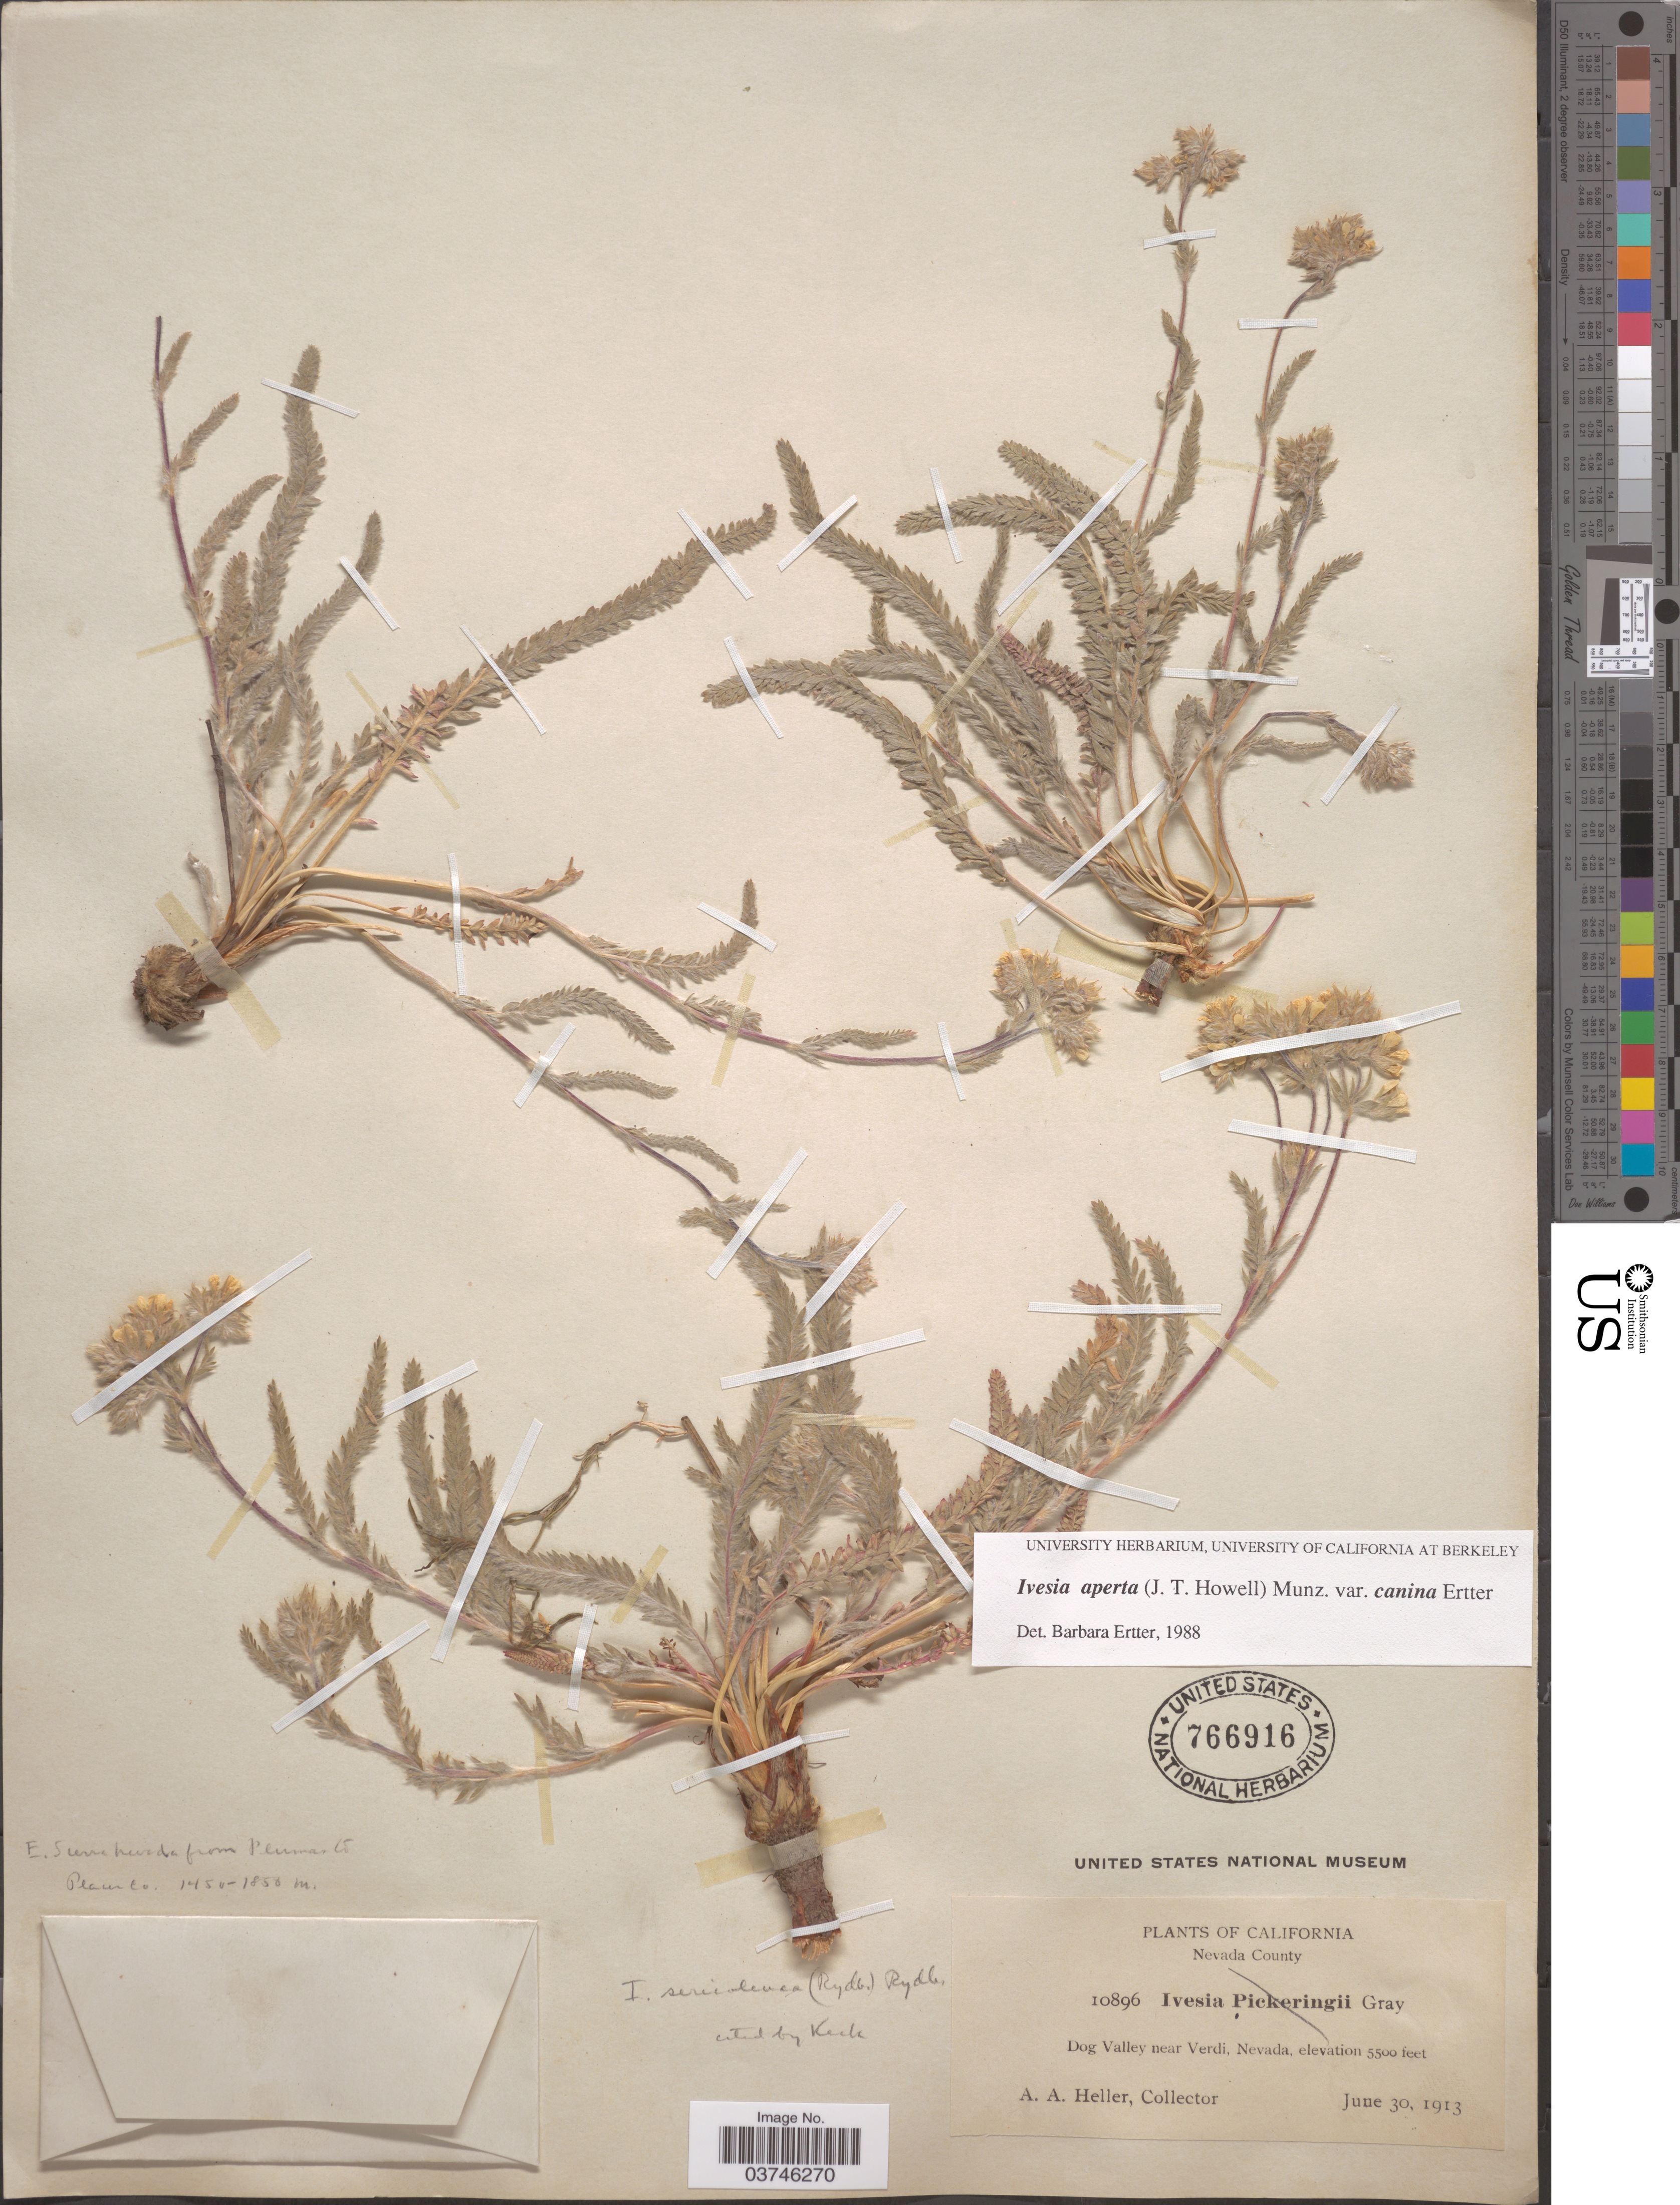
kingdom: Plantae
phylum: Tracheophyta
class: Magnoliopsida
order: Rosales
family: Rosaceae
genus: Potentilla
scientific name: Potentilla aperta var. canina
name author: (Ertter) Mosyakin & Shiyan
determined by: Strong, Mark T., (BOT), Smithsonian Institution - National Museum of Natural History (UNITED STATES)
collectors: A. A. Heller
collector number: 10896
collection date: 1913-06-30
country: United States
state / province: California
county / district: Nevada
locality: Nevada County. Dog Valley near Verdi, Nevada.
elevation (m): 1676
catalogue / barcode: US 766916